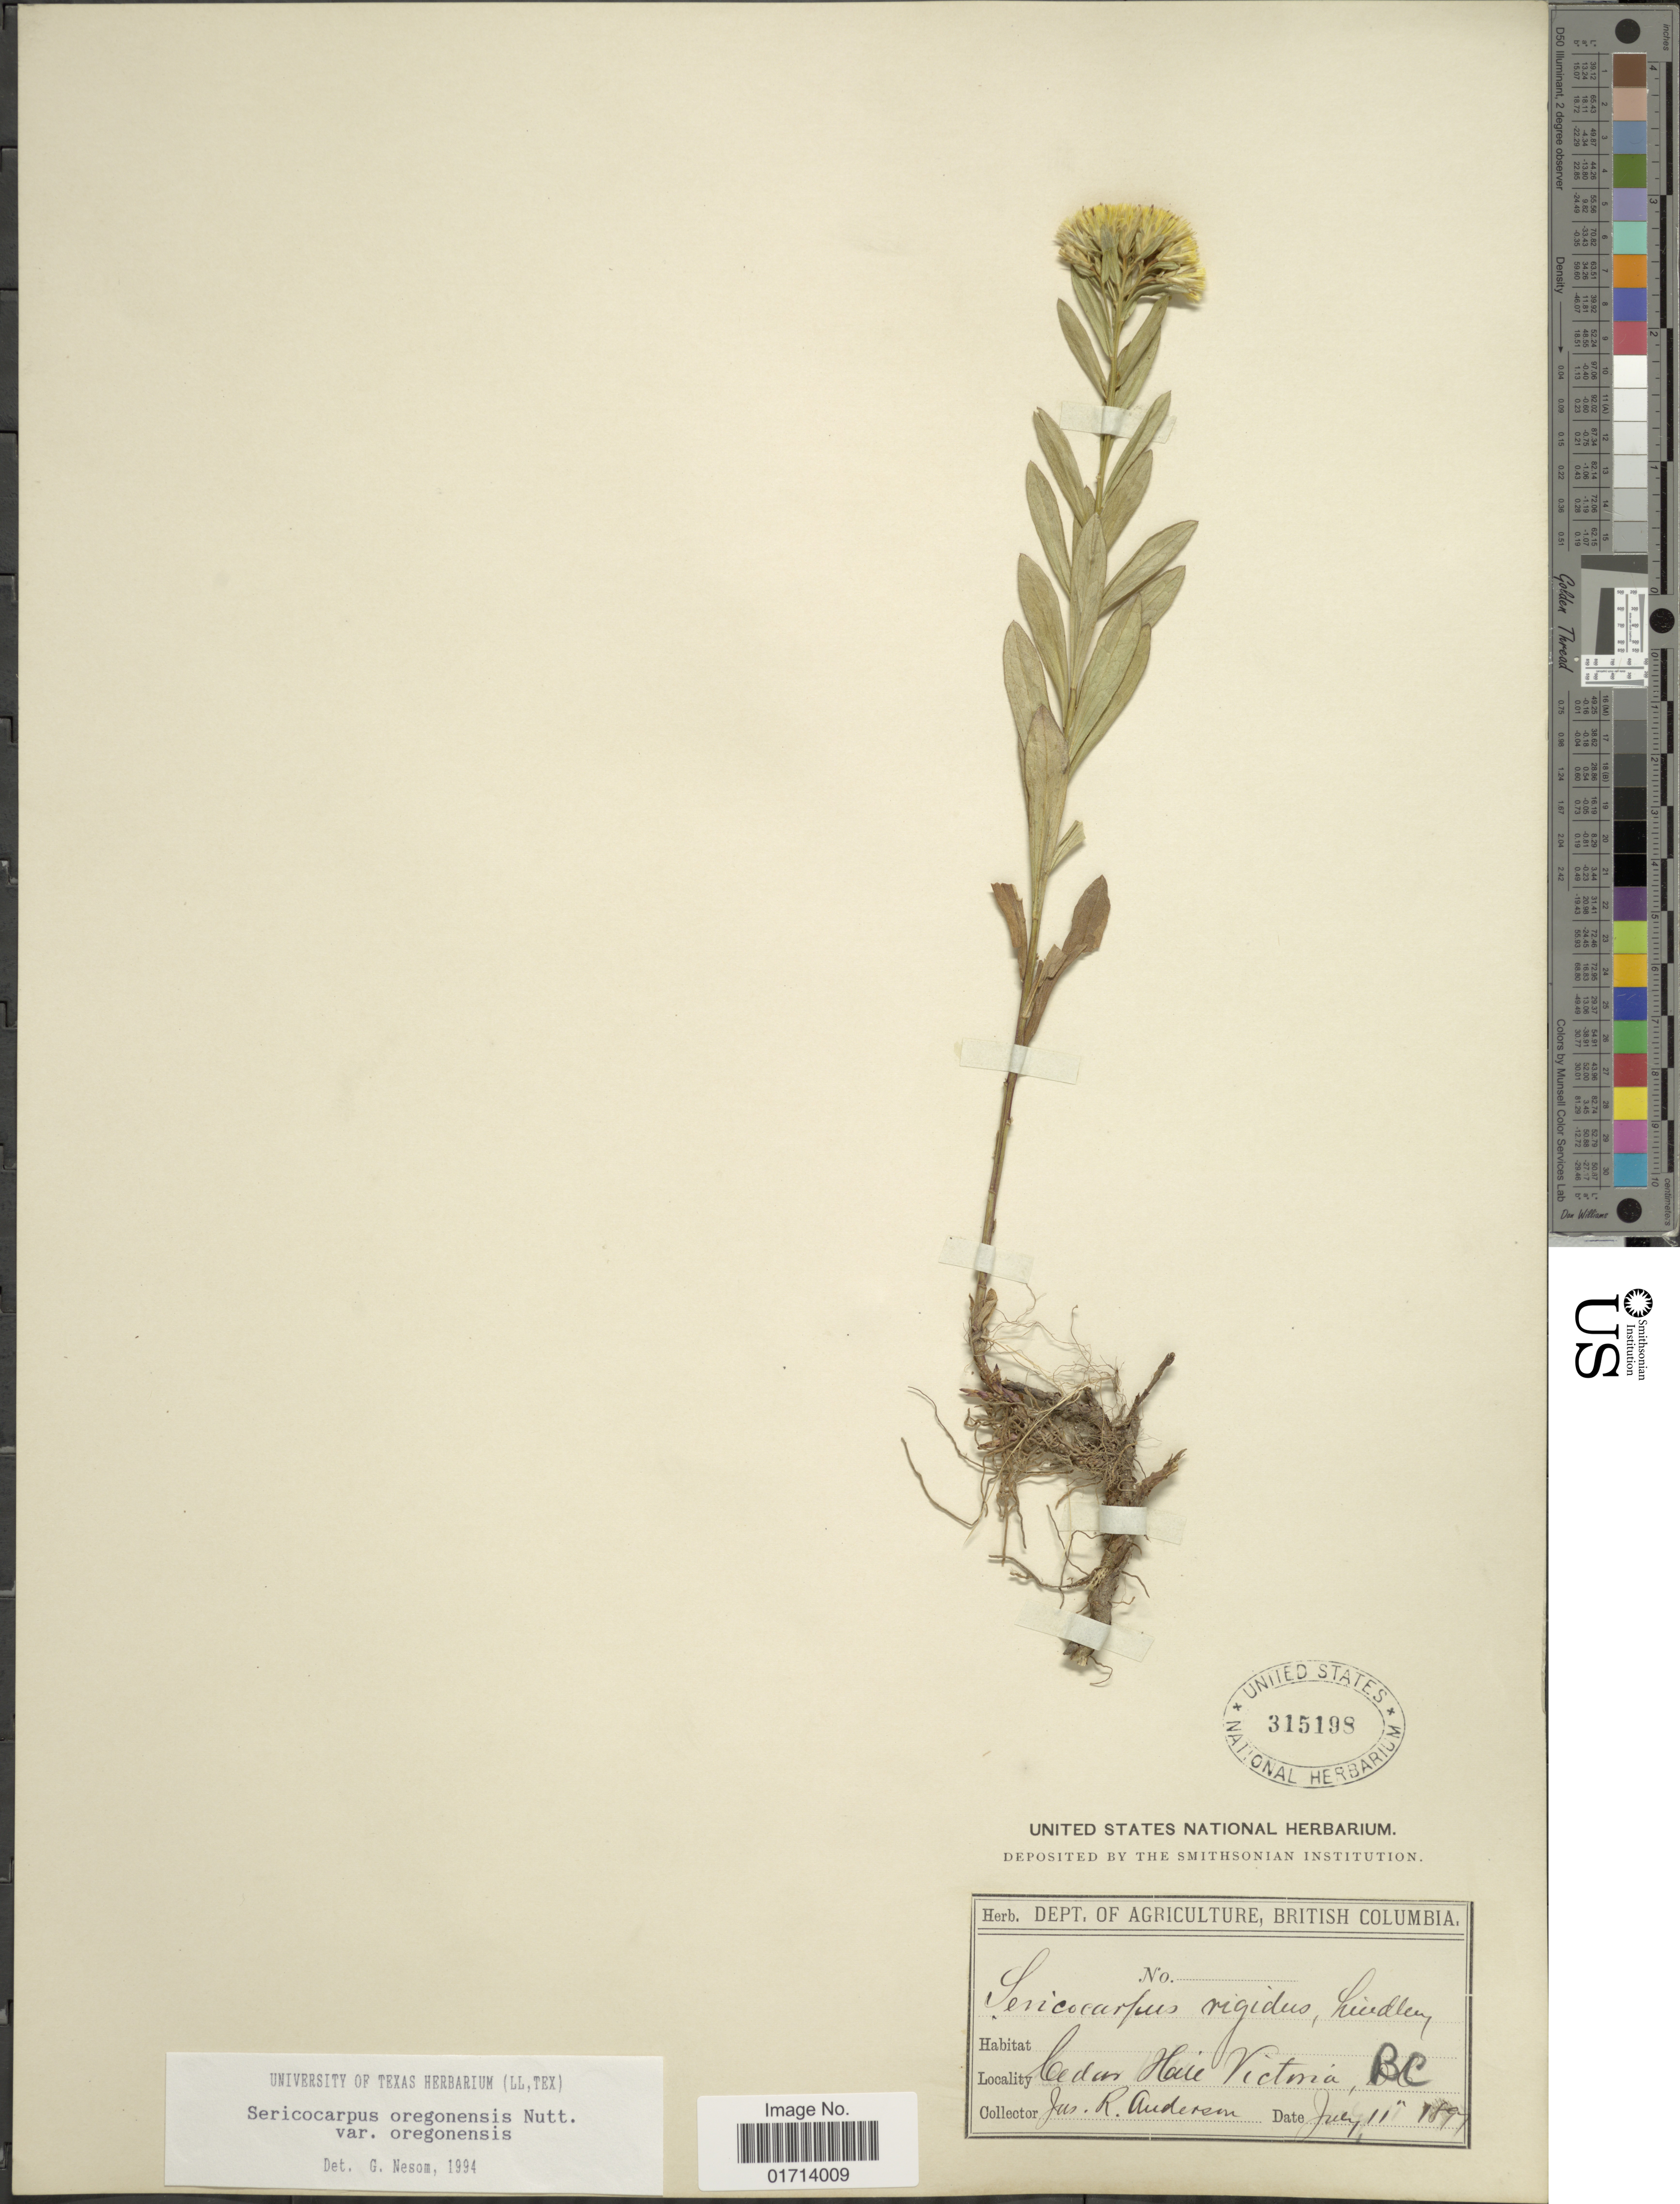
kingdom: Plantae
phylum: Tracheophyta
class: Magnoliopsida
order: Asterales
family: Asteraceae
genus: Sericocarpus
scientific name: Sericocarpus oregonensis var. oregonensis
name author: Nutt.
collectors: J. A. R. Anderson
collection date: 1897-07-11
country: Canada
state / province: British Columbia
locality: Cedar Haie Victoria, BC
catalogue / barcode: US 315198